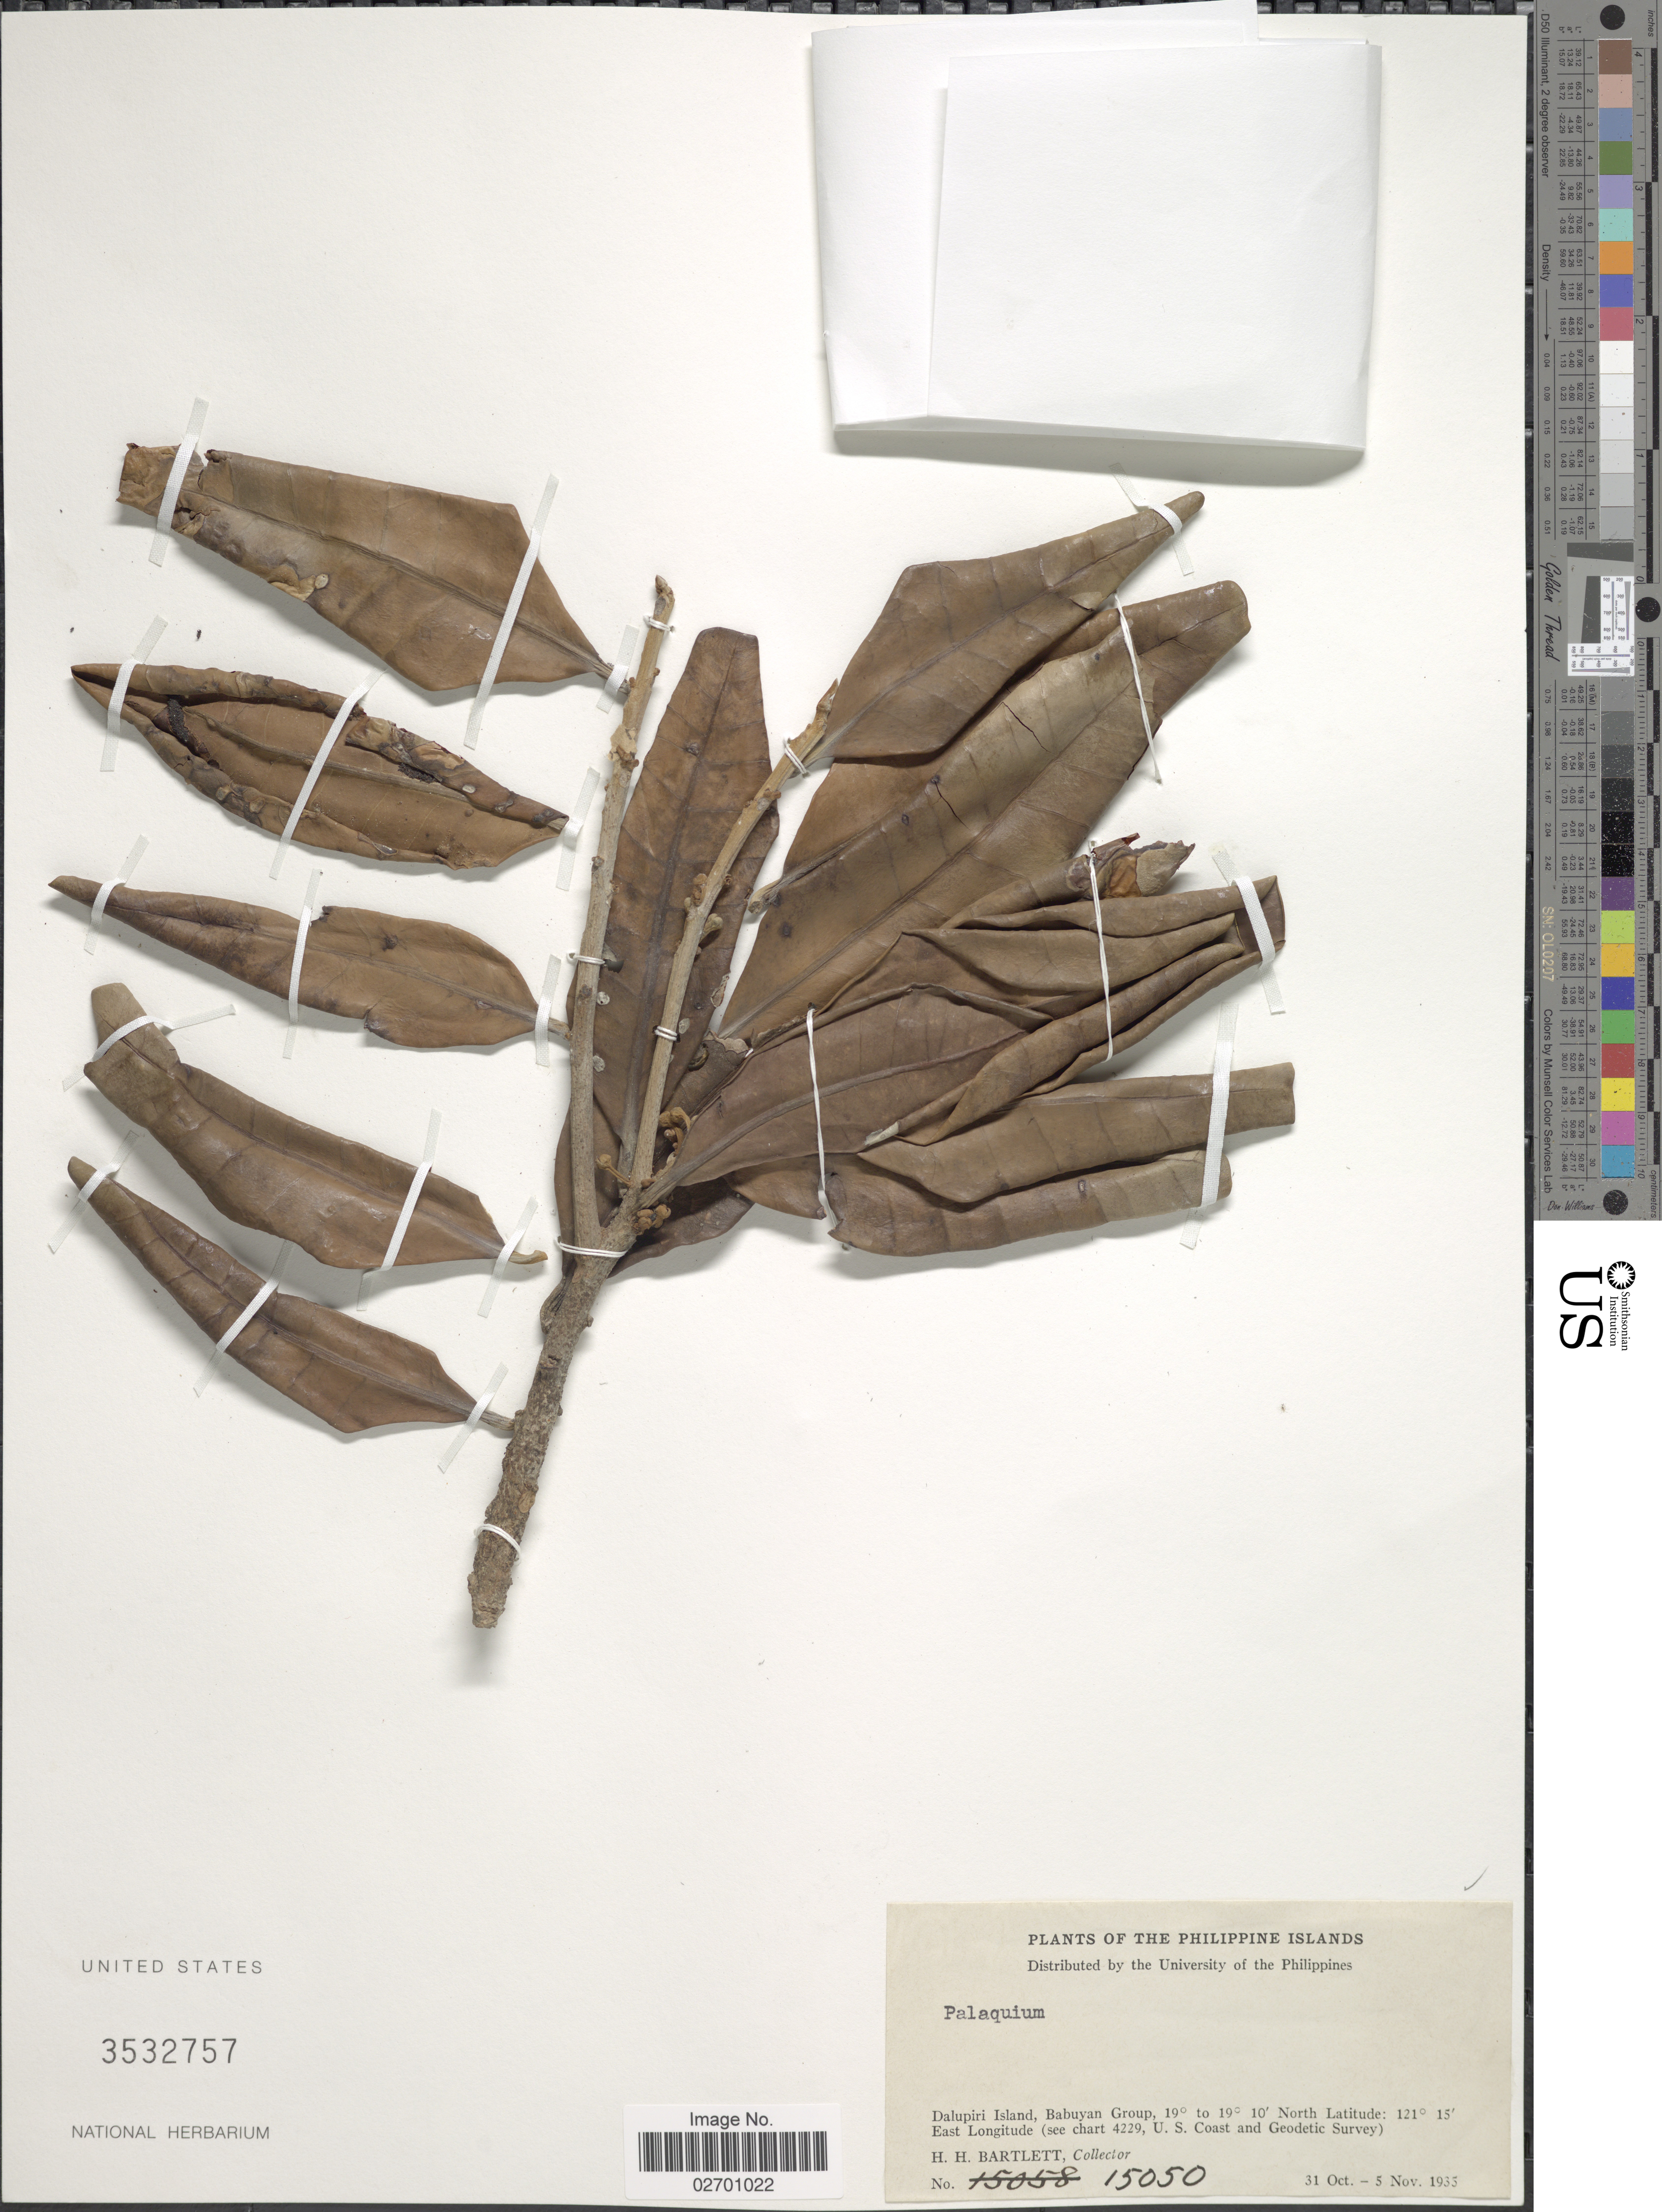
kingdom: Plantae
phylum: Tracheophyta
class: Magnoliopsida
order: Ericales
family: Sapotaceae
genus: Palaquium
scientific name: Palaquium sp.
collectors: H. H. Bartlett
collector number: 15050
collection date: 1935-10-31/1935-11-05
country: Philippines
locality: Philippine Islands. Dalupiri Island, Babuyan Group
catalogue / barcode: US 3532757